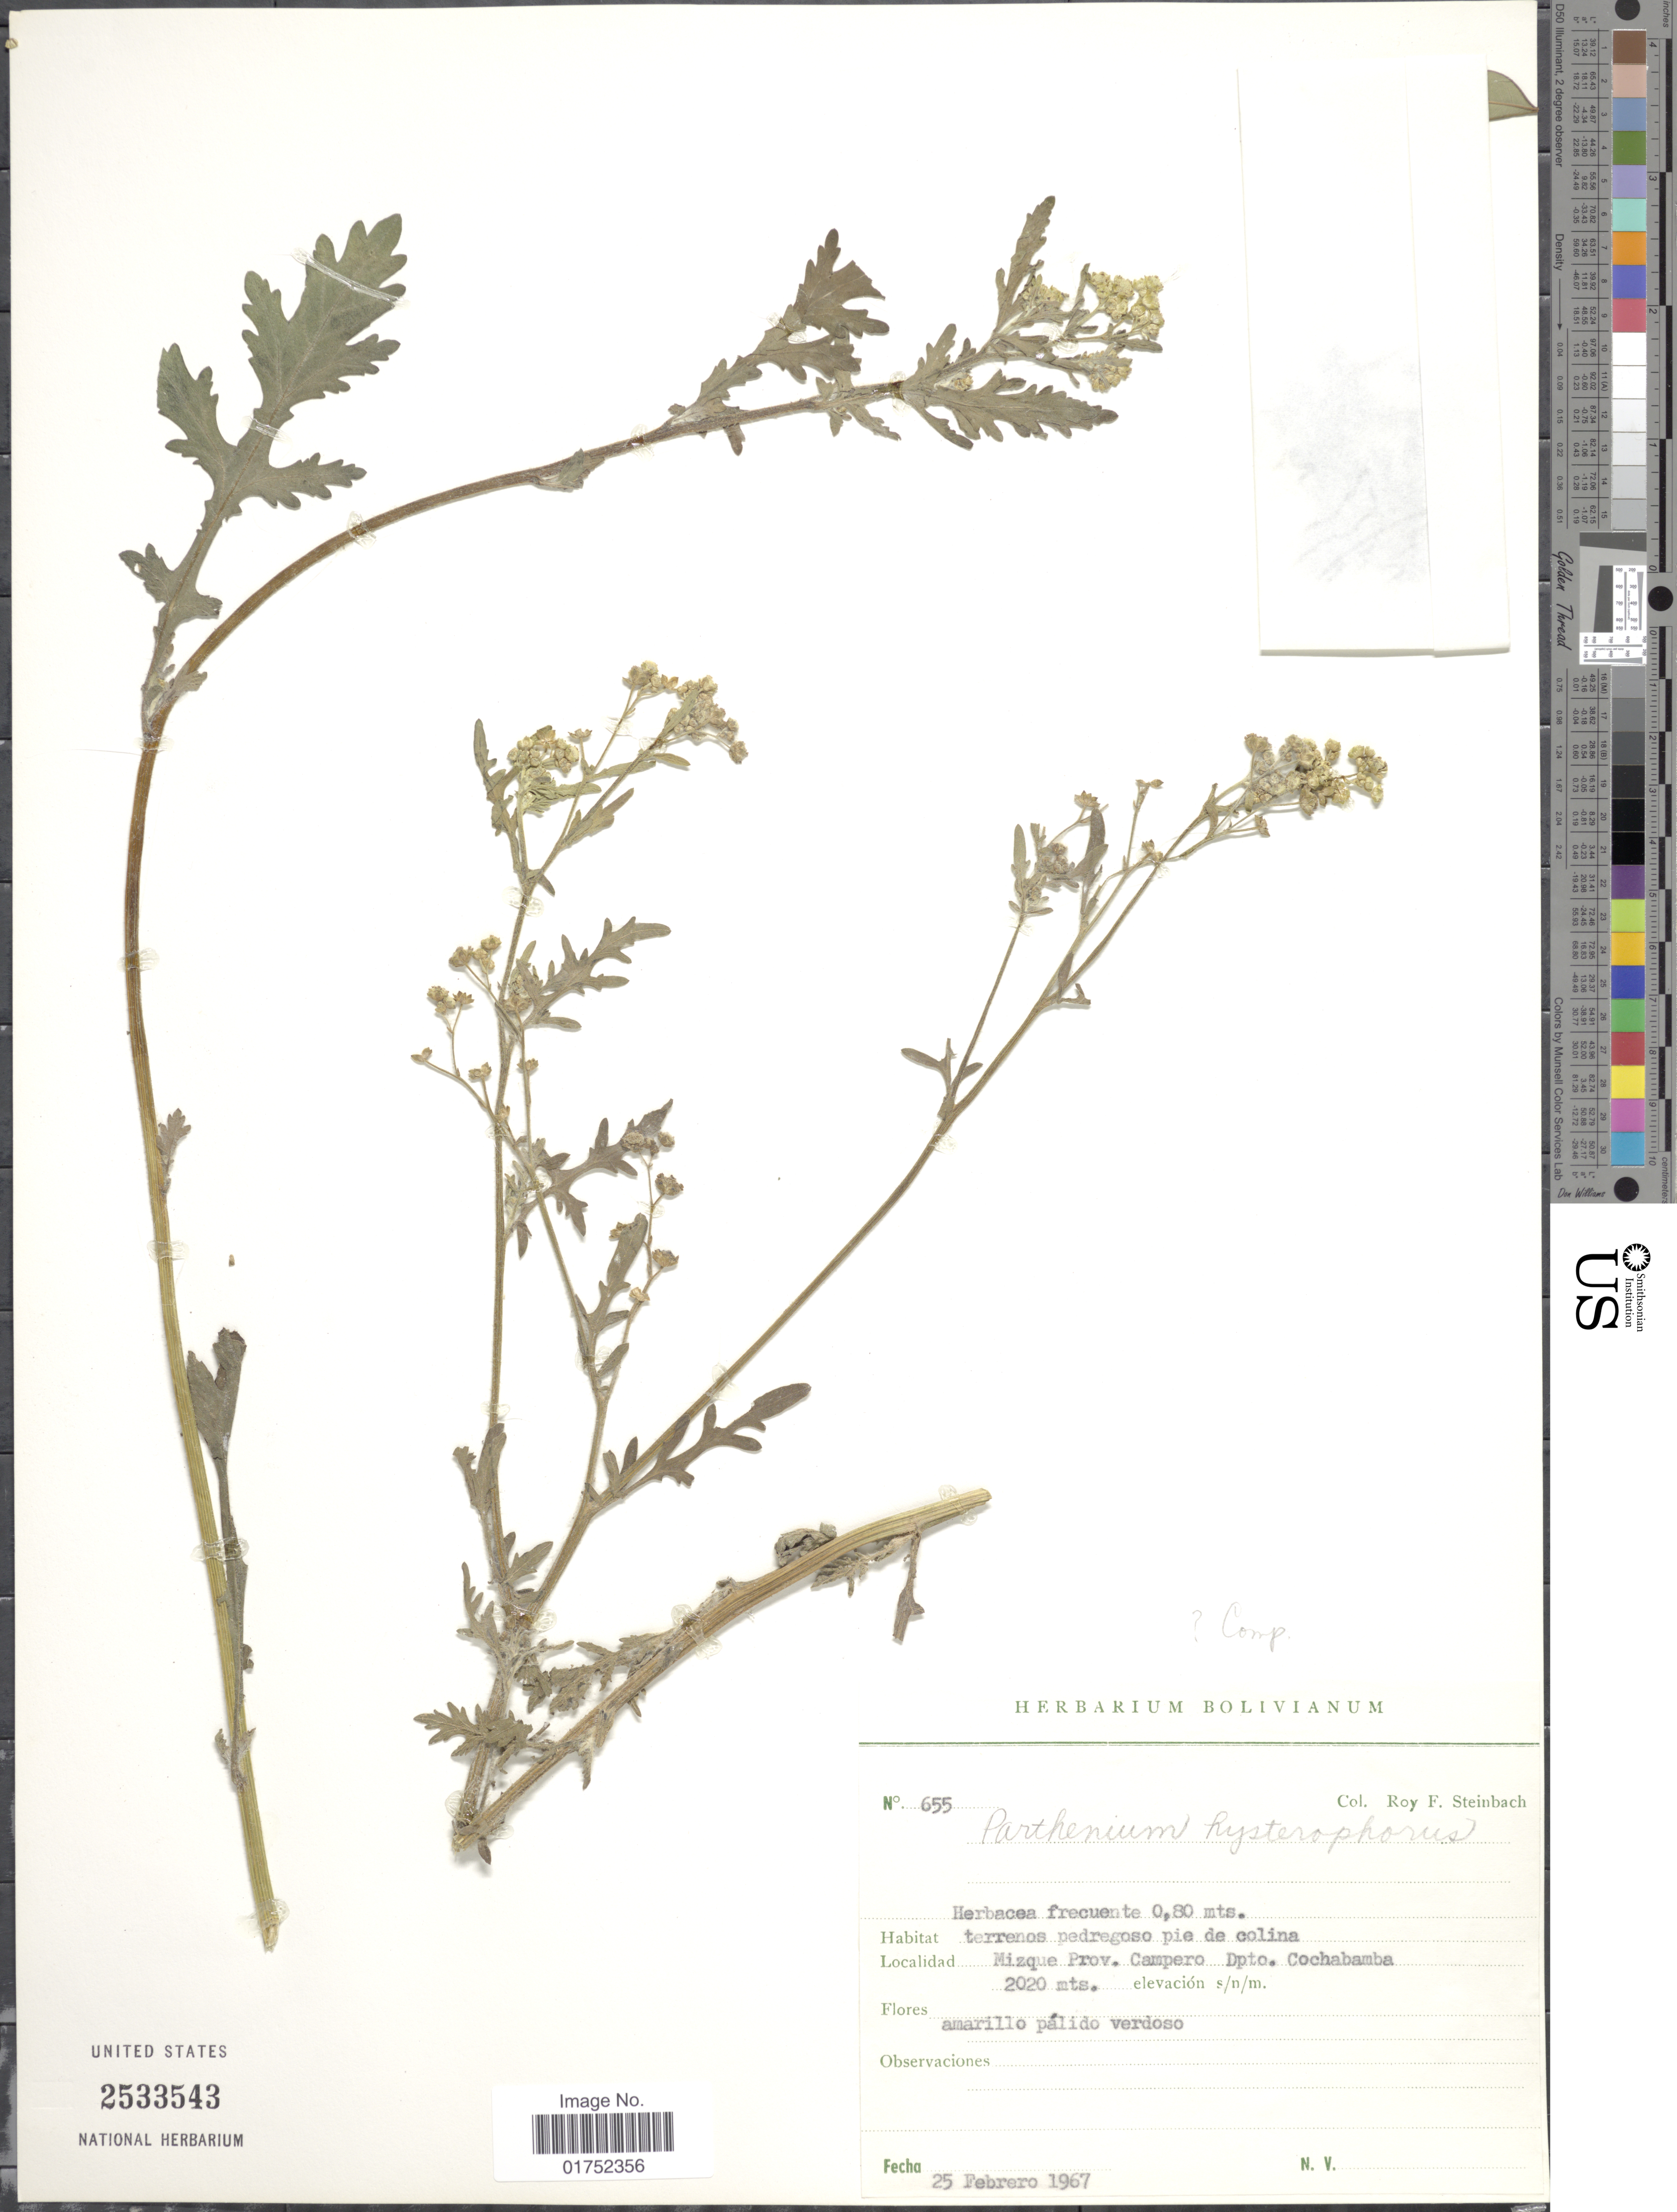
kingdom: Plantae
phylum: Tracheophyta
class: Magnoliopsida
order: Asterales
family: Asteraceae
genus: Parthenium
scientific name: Parthenium hysterophorus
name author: L.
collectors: R. F. Steinbach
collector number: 655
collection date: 1967-02-25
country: Bolivia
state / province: Cochabamba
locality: Mizque, Prov. Campero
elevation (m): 2020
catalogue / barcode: US 2533543